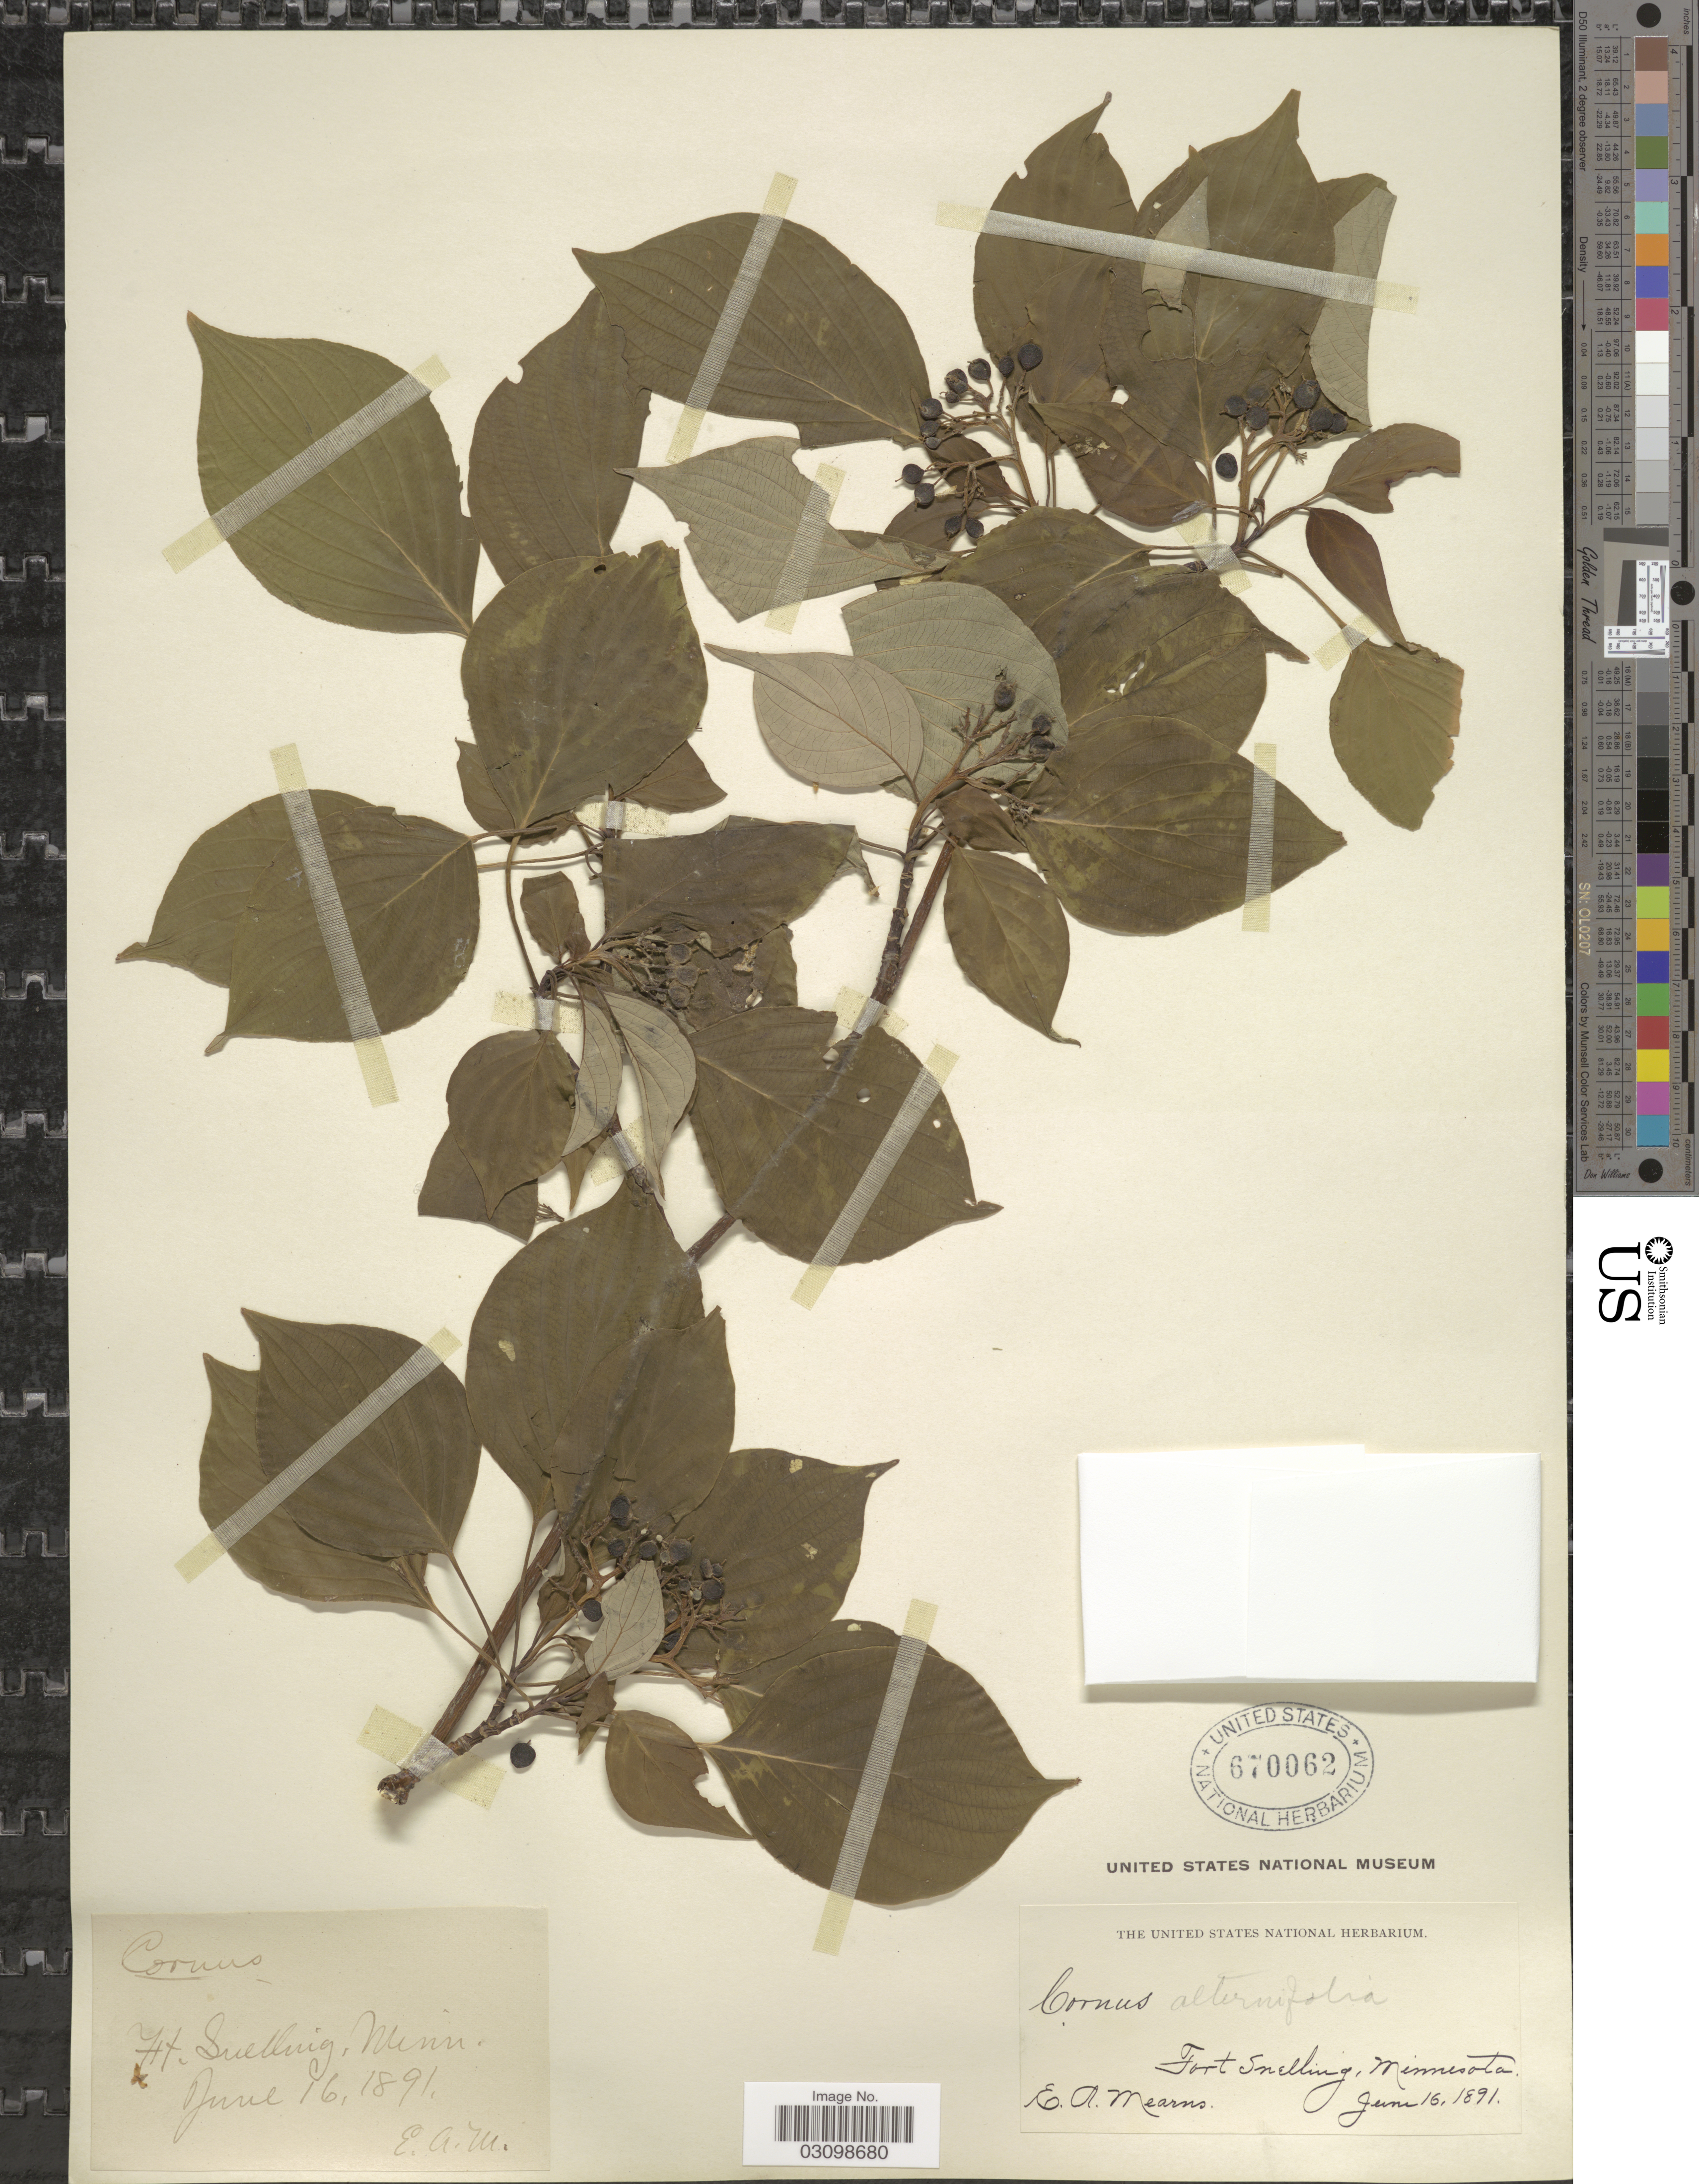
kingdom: Plantae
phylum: Tracheophyta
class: Magnoliopsida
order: Cornales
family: Cornaceae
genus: Cornus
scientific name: Cornus alternifolia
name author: L.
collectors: E. A. Mearns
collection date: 1891-06-16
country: United States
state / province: Minnesota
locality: Fort Snelling.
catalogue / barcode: US 670062